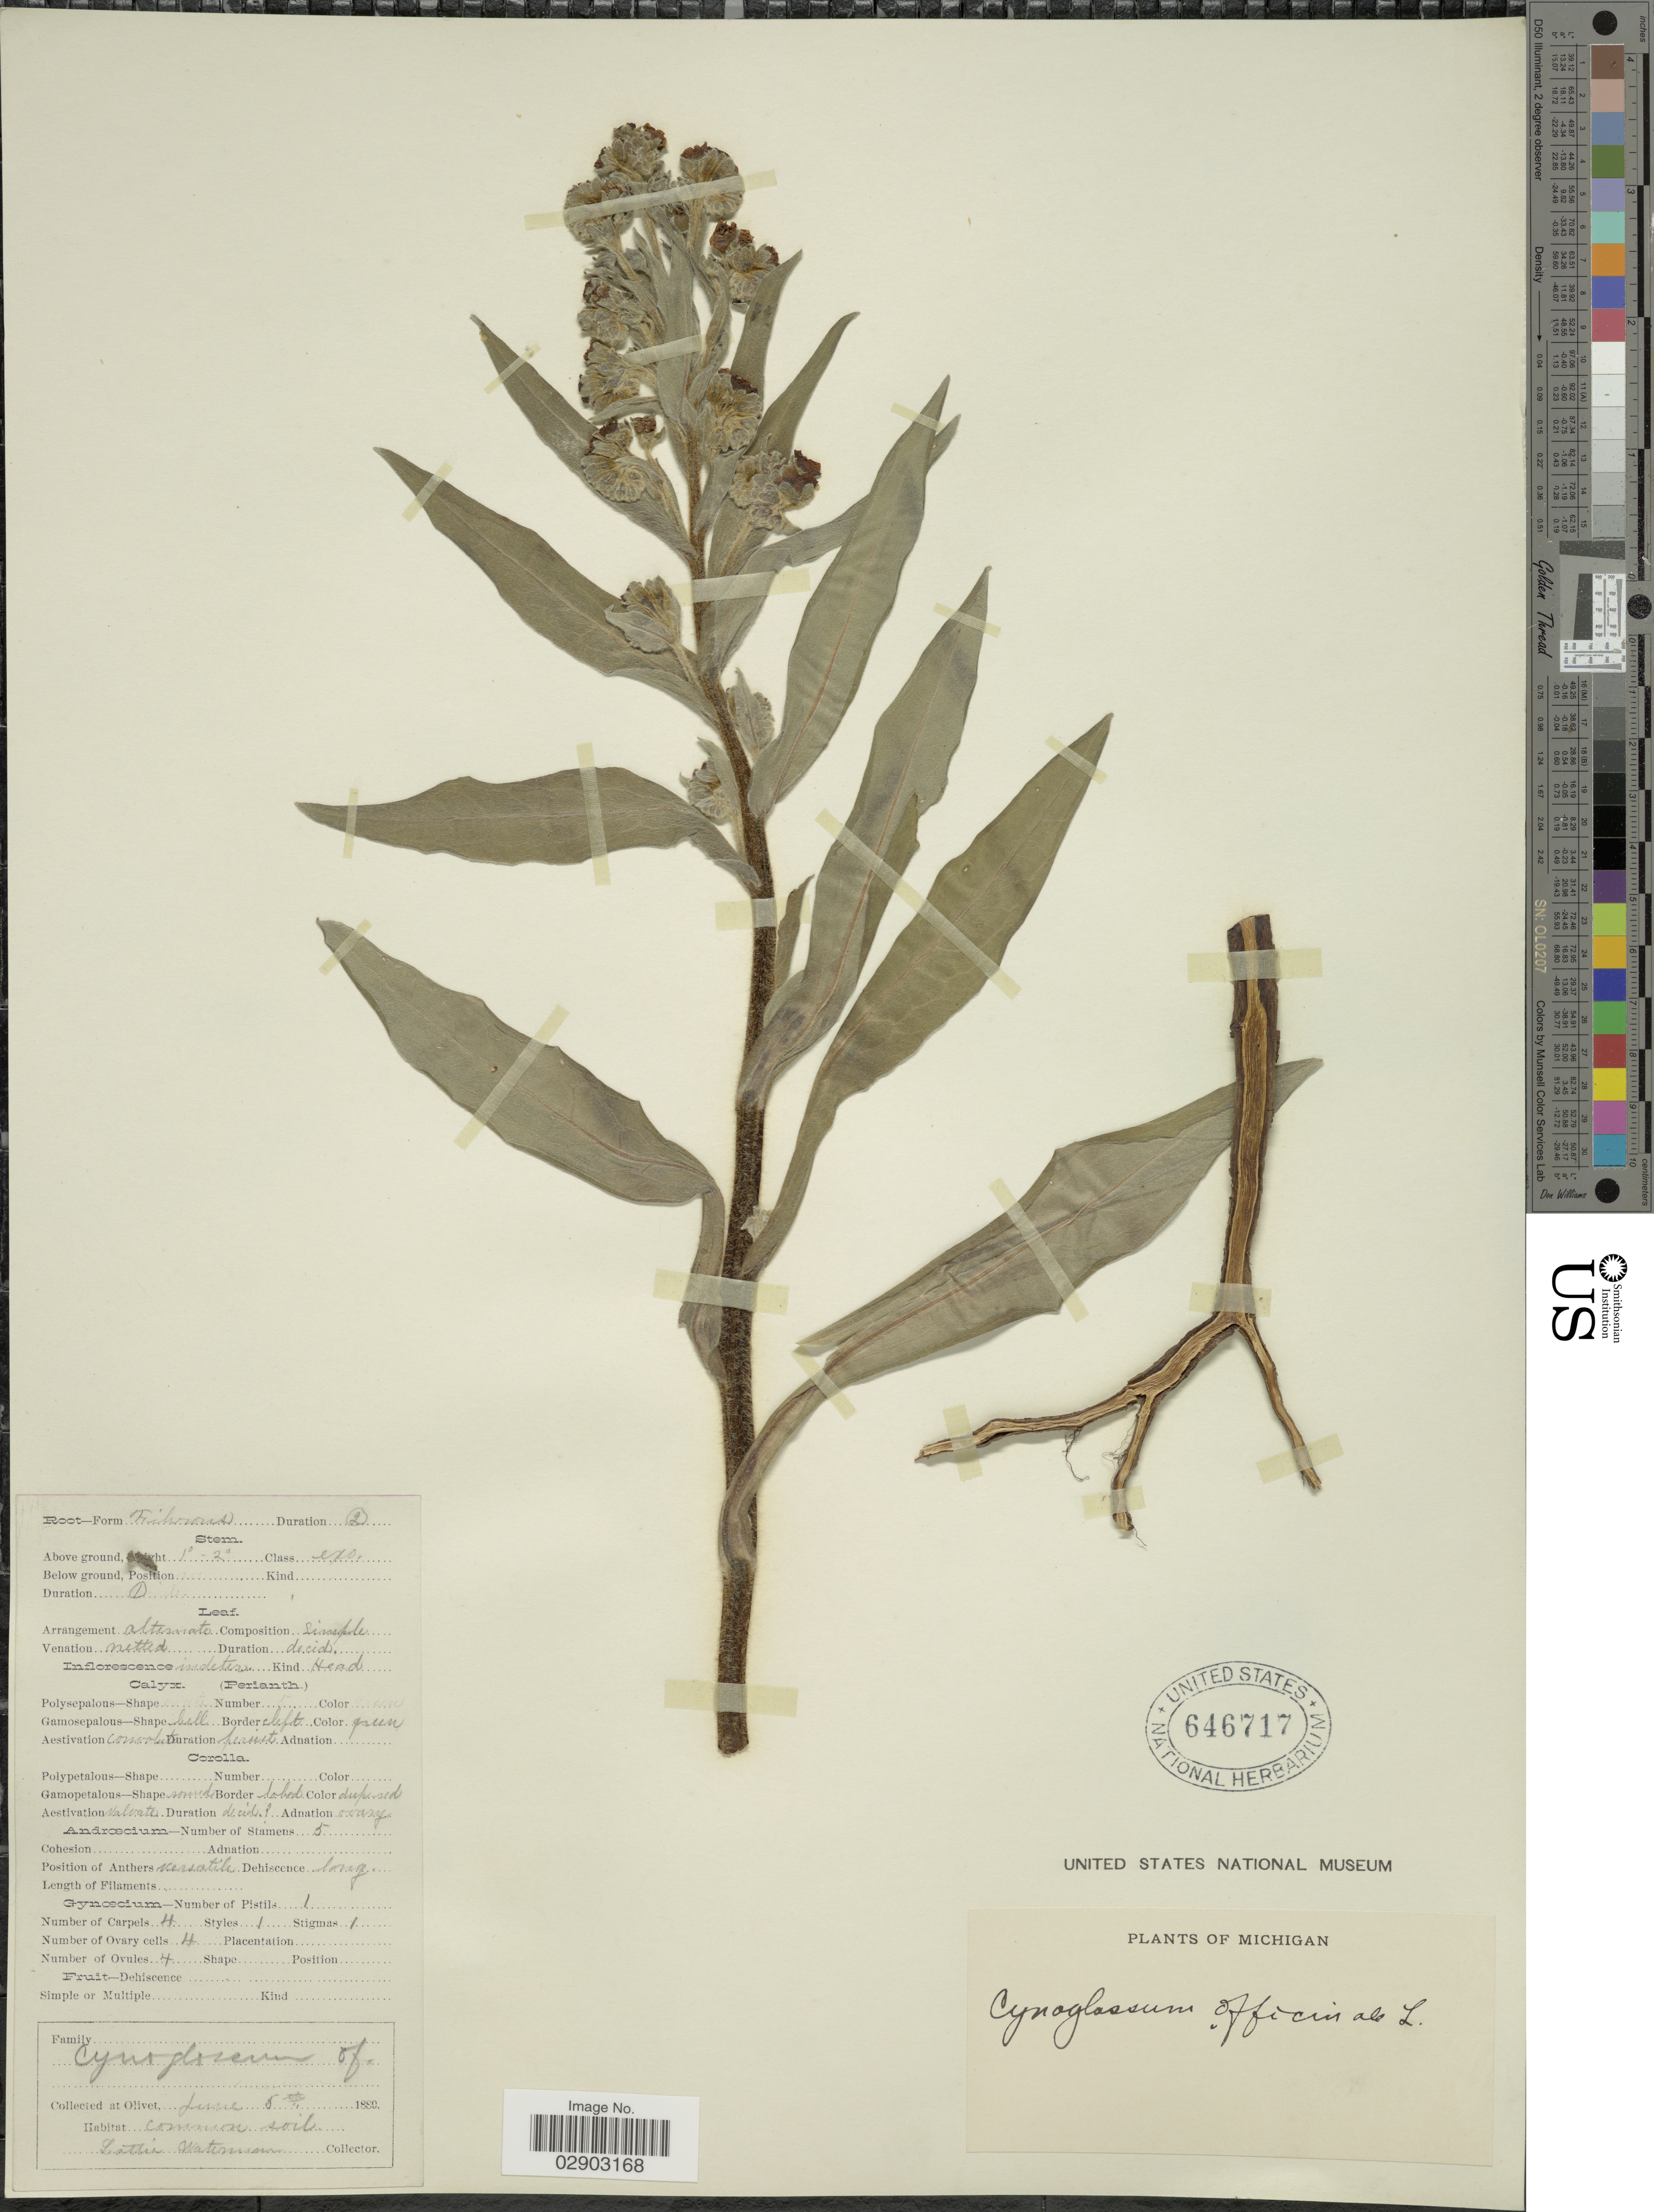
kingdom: Plantae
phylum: Tracheophyta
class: Magnoliopsida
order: Boraginales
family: Boraginaceae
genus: Cynoglossum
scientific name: Cynoglossum officinale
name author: L.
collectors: L. Waterman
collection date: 1880-06-05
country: United States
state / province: Michigan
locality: Olivet.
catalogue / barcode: US 646717